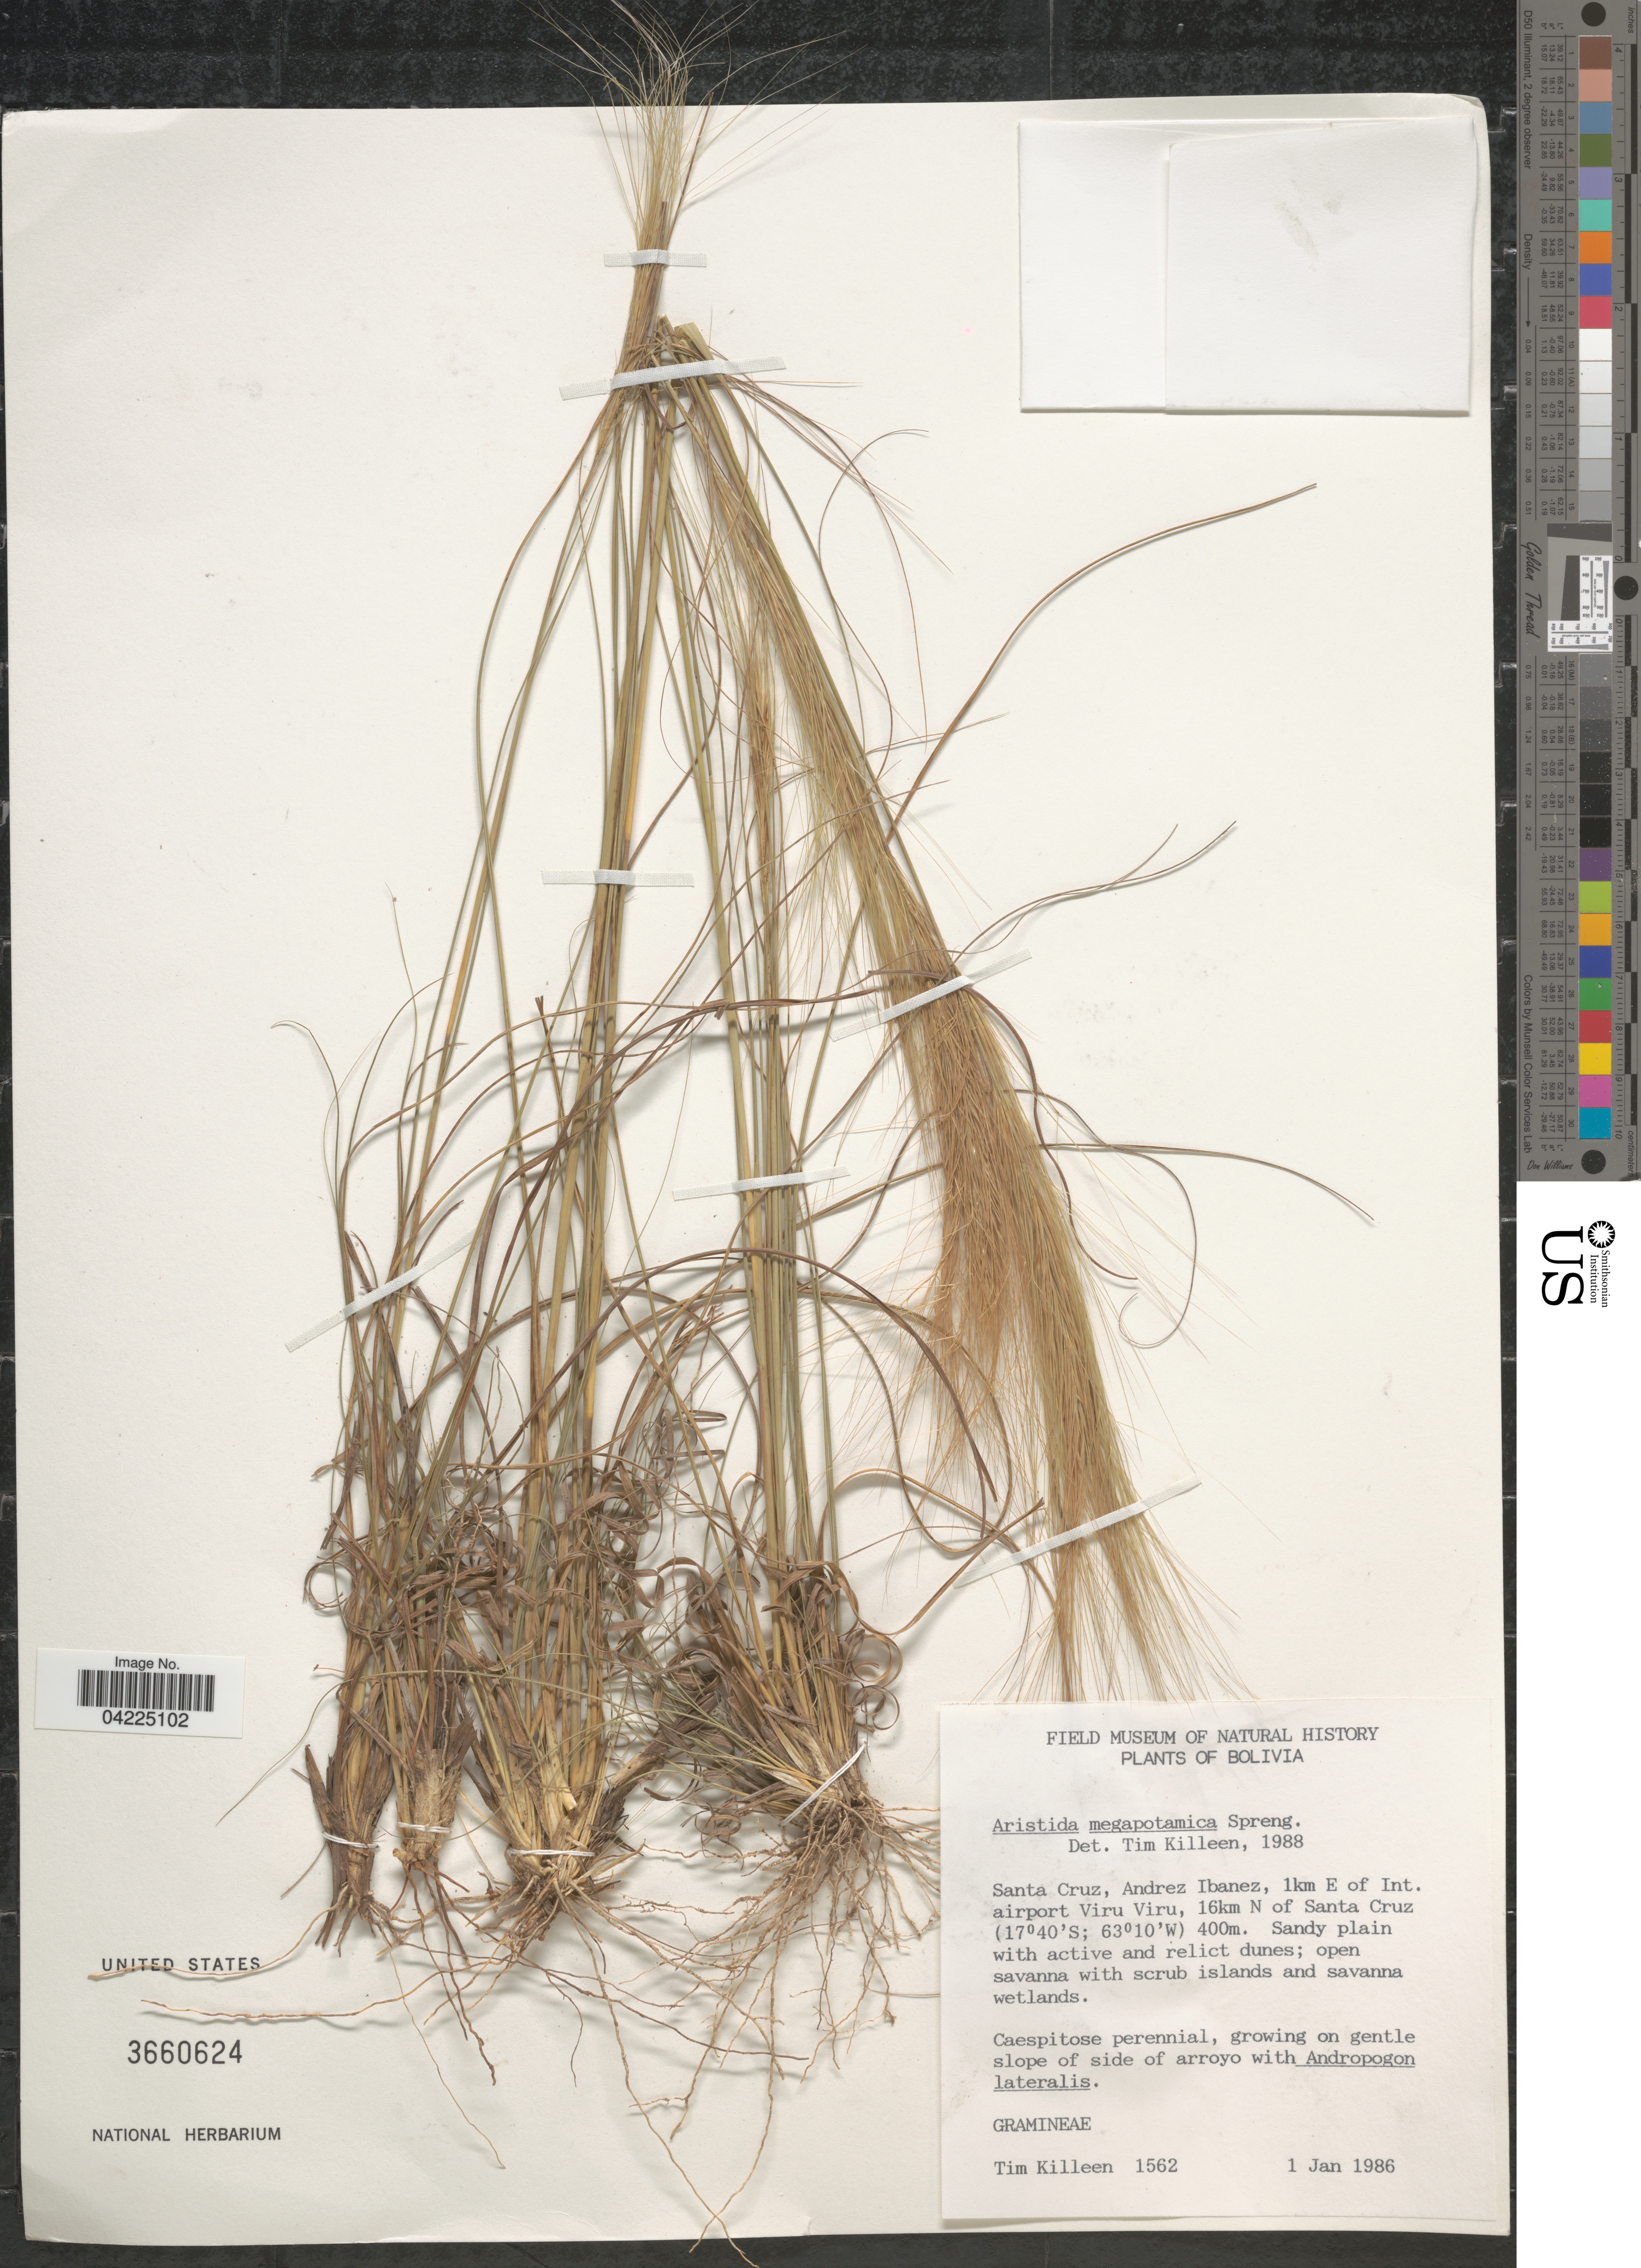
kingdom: Plantae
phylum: Tracheophyta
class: Liliopsida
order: Poales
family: Poaceae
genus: Aristida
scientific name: Aristida megapotamica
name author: Spreng.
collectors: T. J. Killeen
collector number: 1562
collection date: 1986-01-01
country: Bolivia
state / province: Santa Cruz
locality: Andres Ibanez, 1km E of Int. airport Viru Viru, 16km N of Santa Cruz.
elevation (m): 400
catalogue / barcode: US 3660624